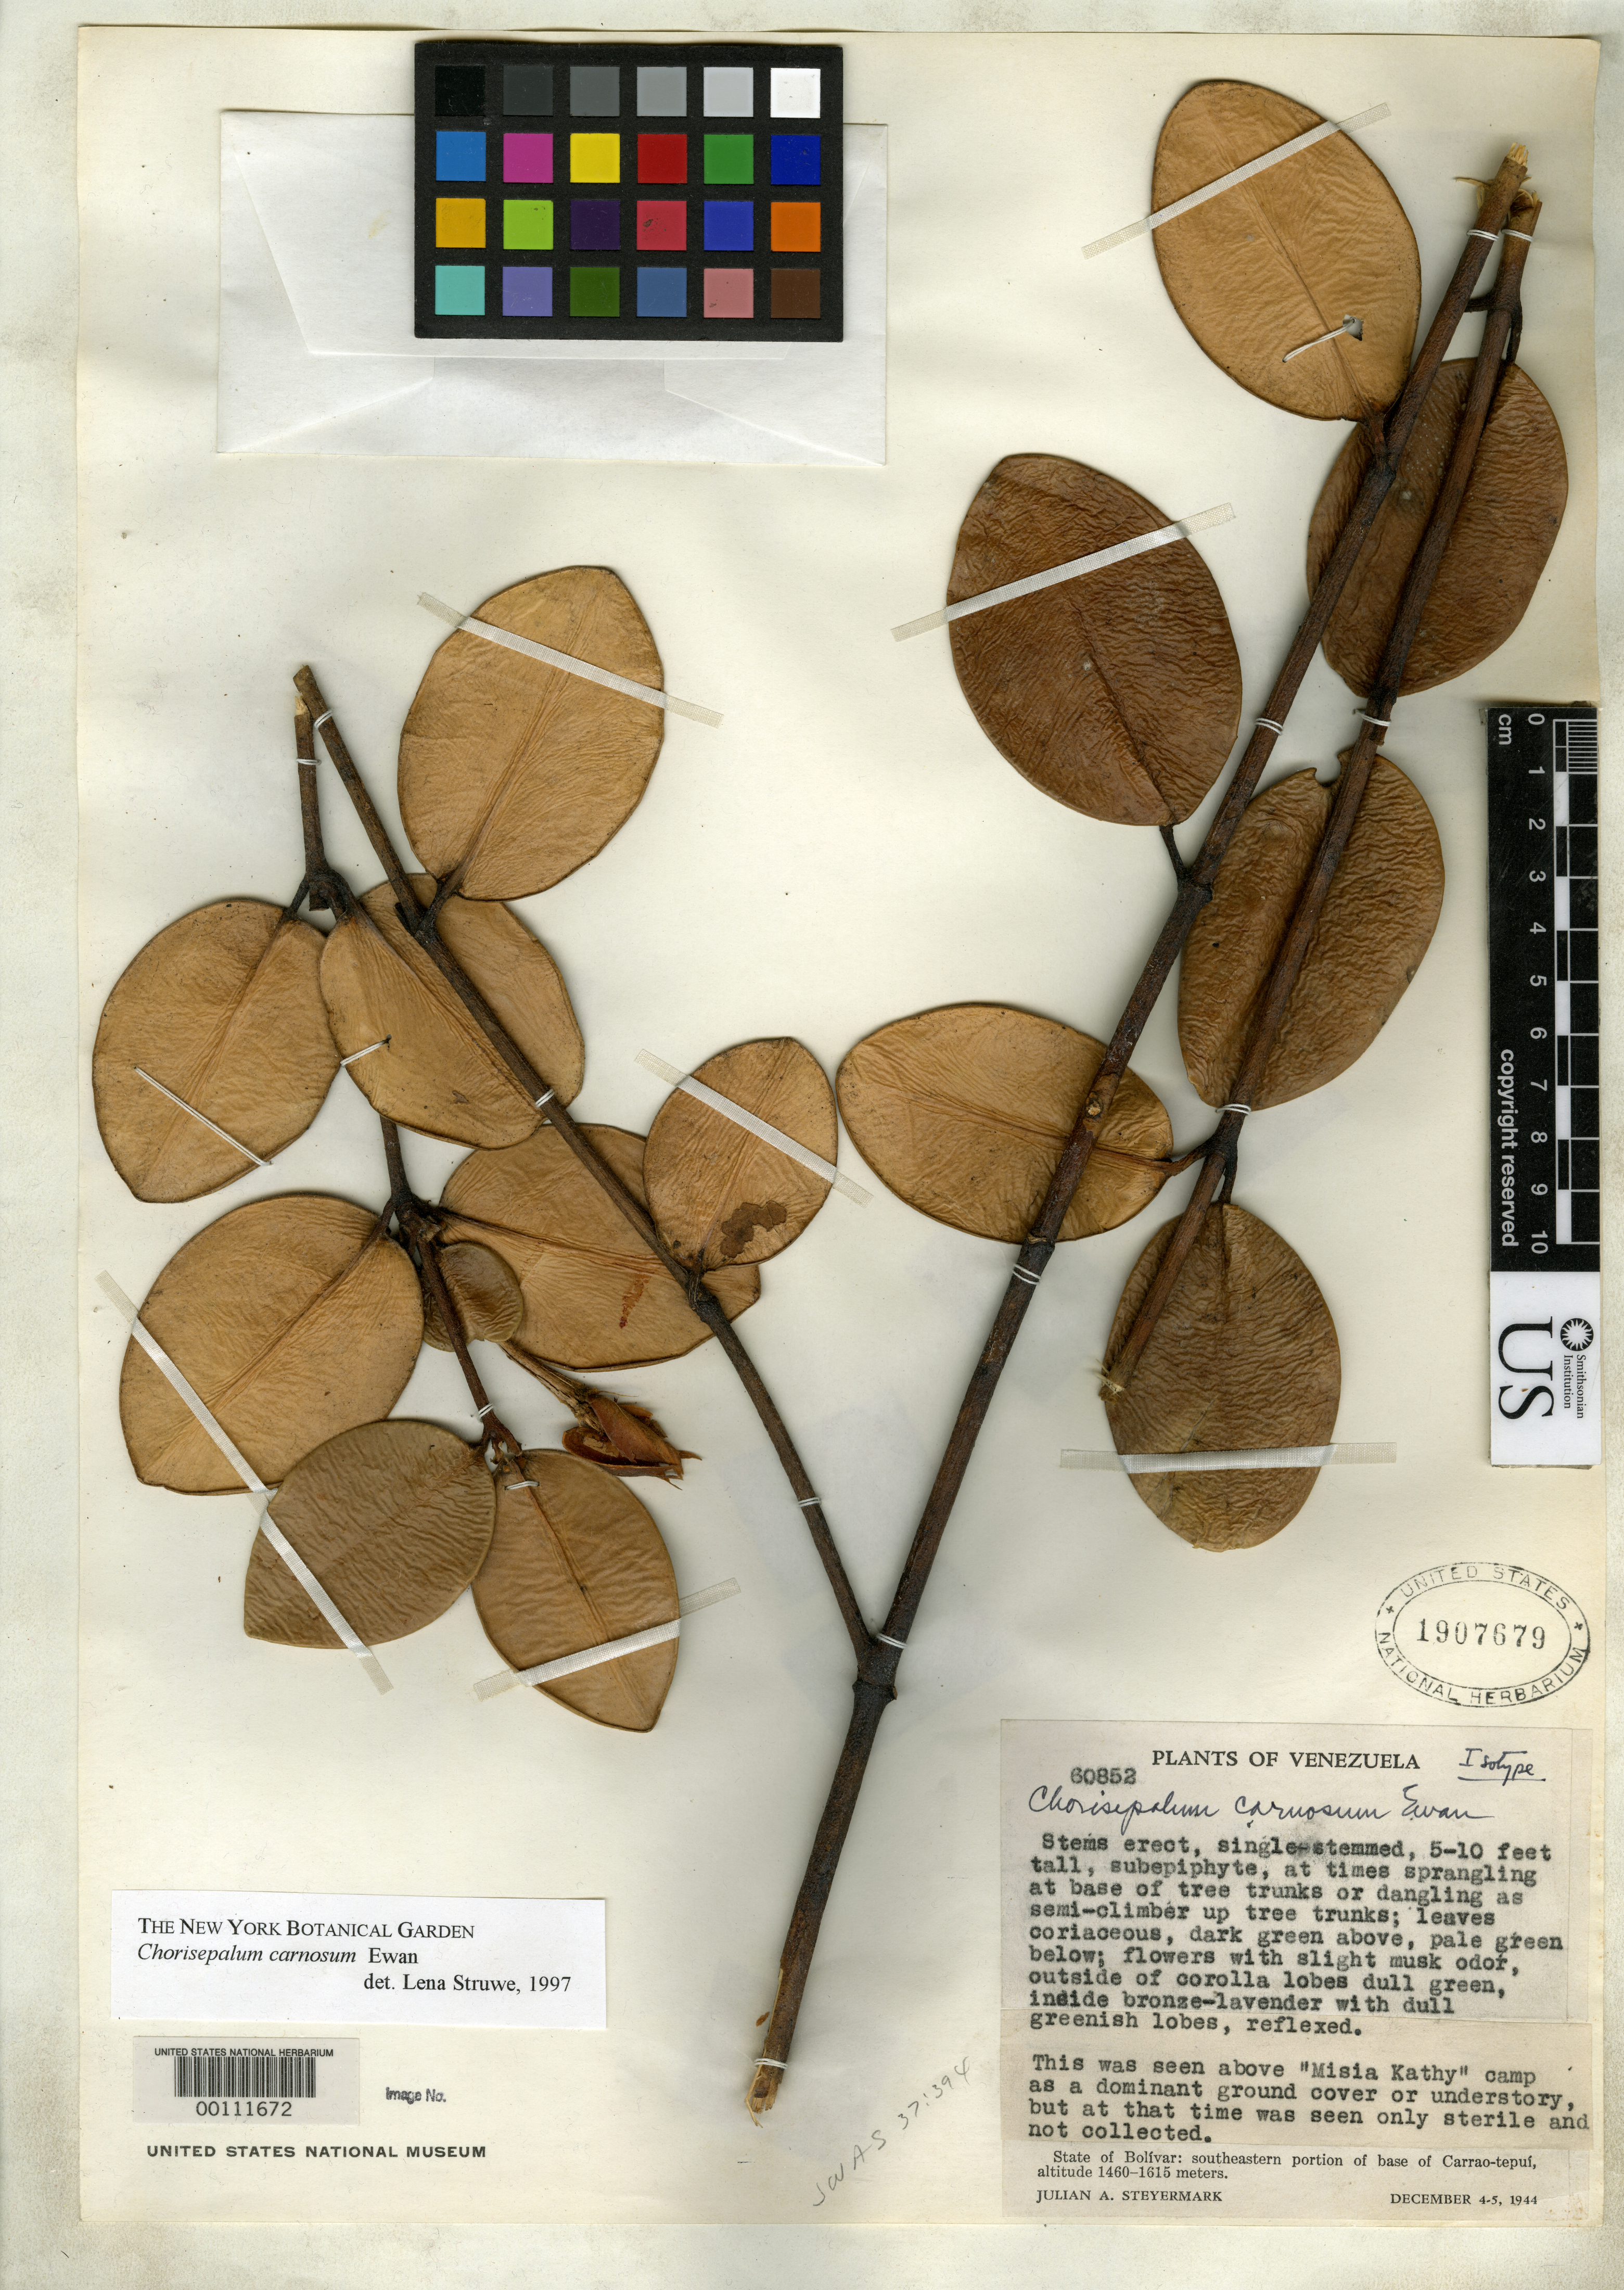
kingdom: Plantae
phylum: Tracheophyta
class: Magnoliopsida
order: Gentianales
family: Gentianaceae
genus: Chorisepalum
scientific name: Chorisepalum carnosum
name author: Ewan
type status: Isotype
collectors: J. Steyermark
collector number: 60852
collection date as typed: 04 Dec 1944 to 05 Dec 1944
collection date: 1944-12-04/1944-12-05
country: Venezuela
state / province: Bolivar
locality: SE portion of base of Carrao-tepui.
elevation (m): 1460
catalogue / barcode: US 1907679